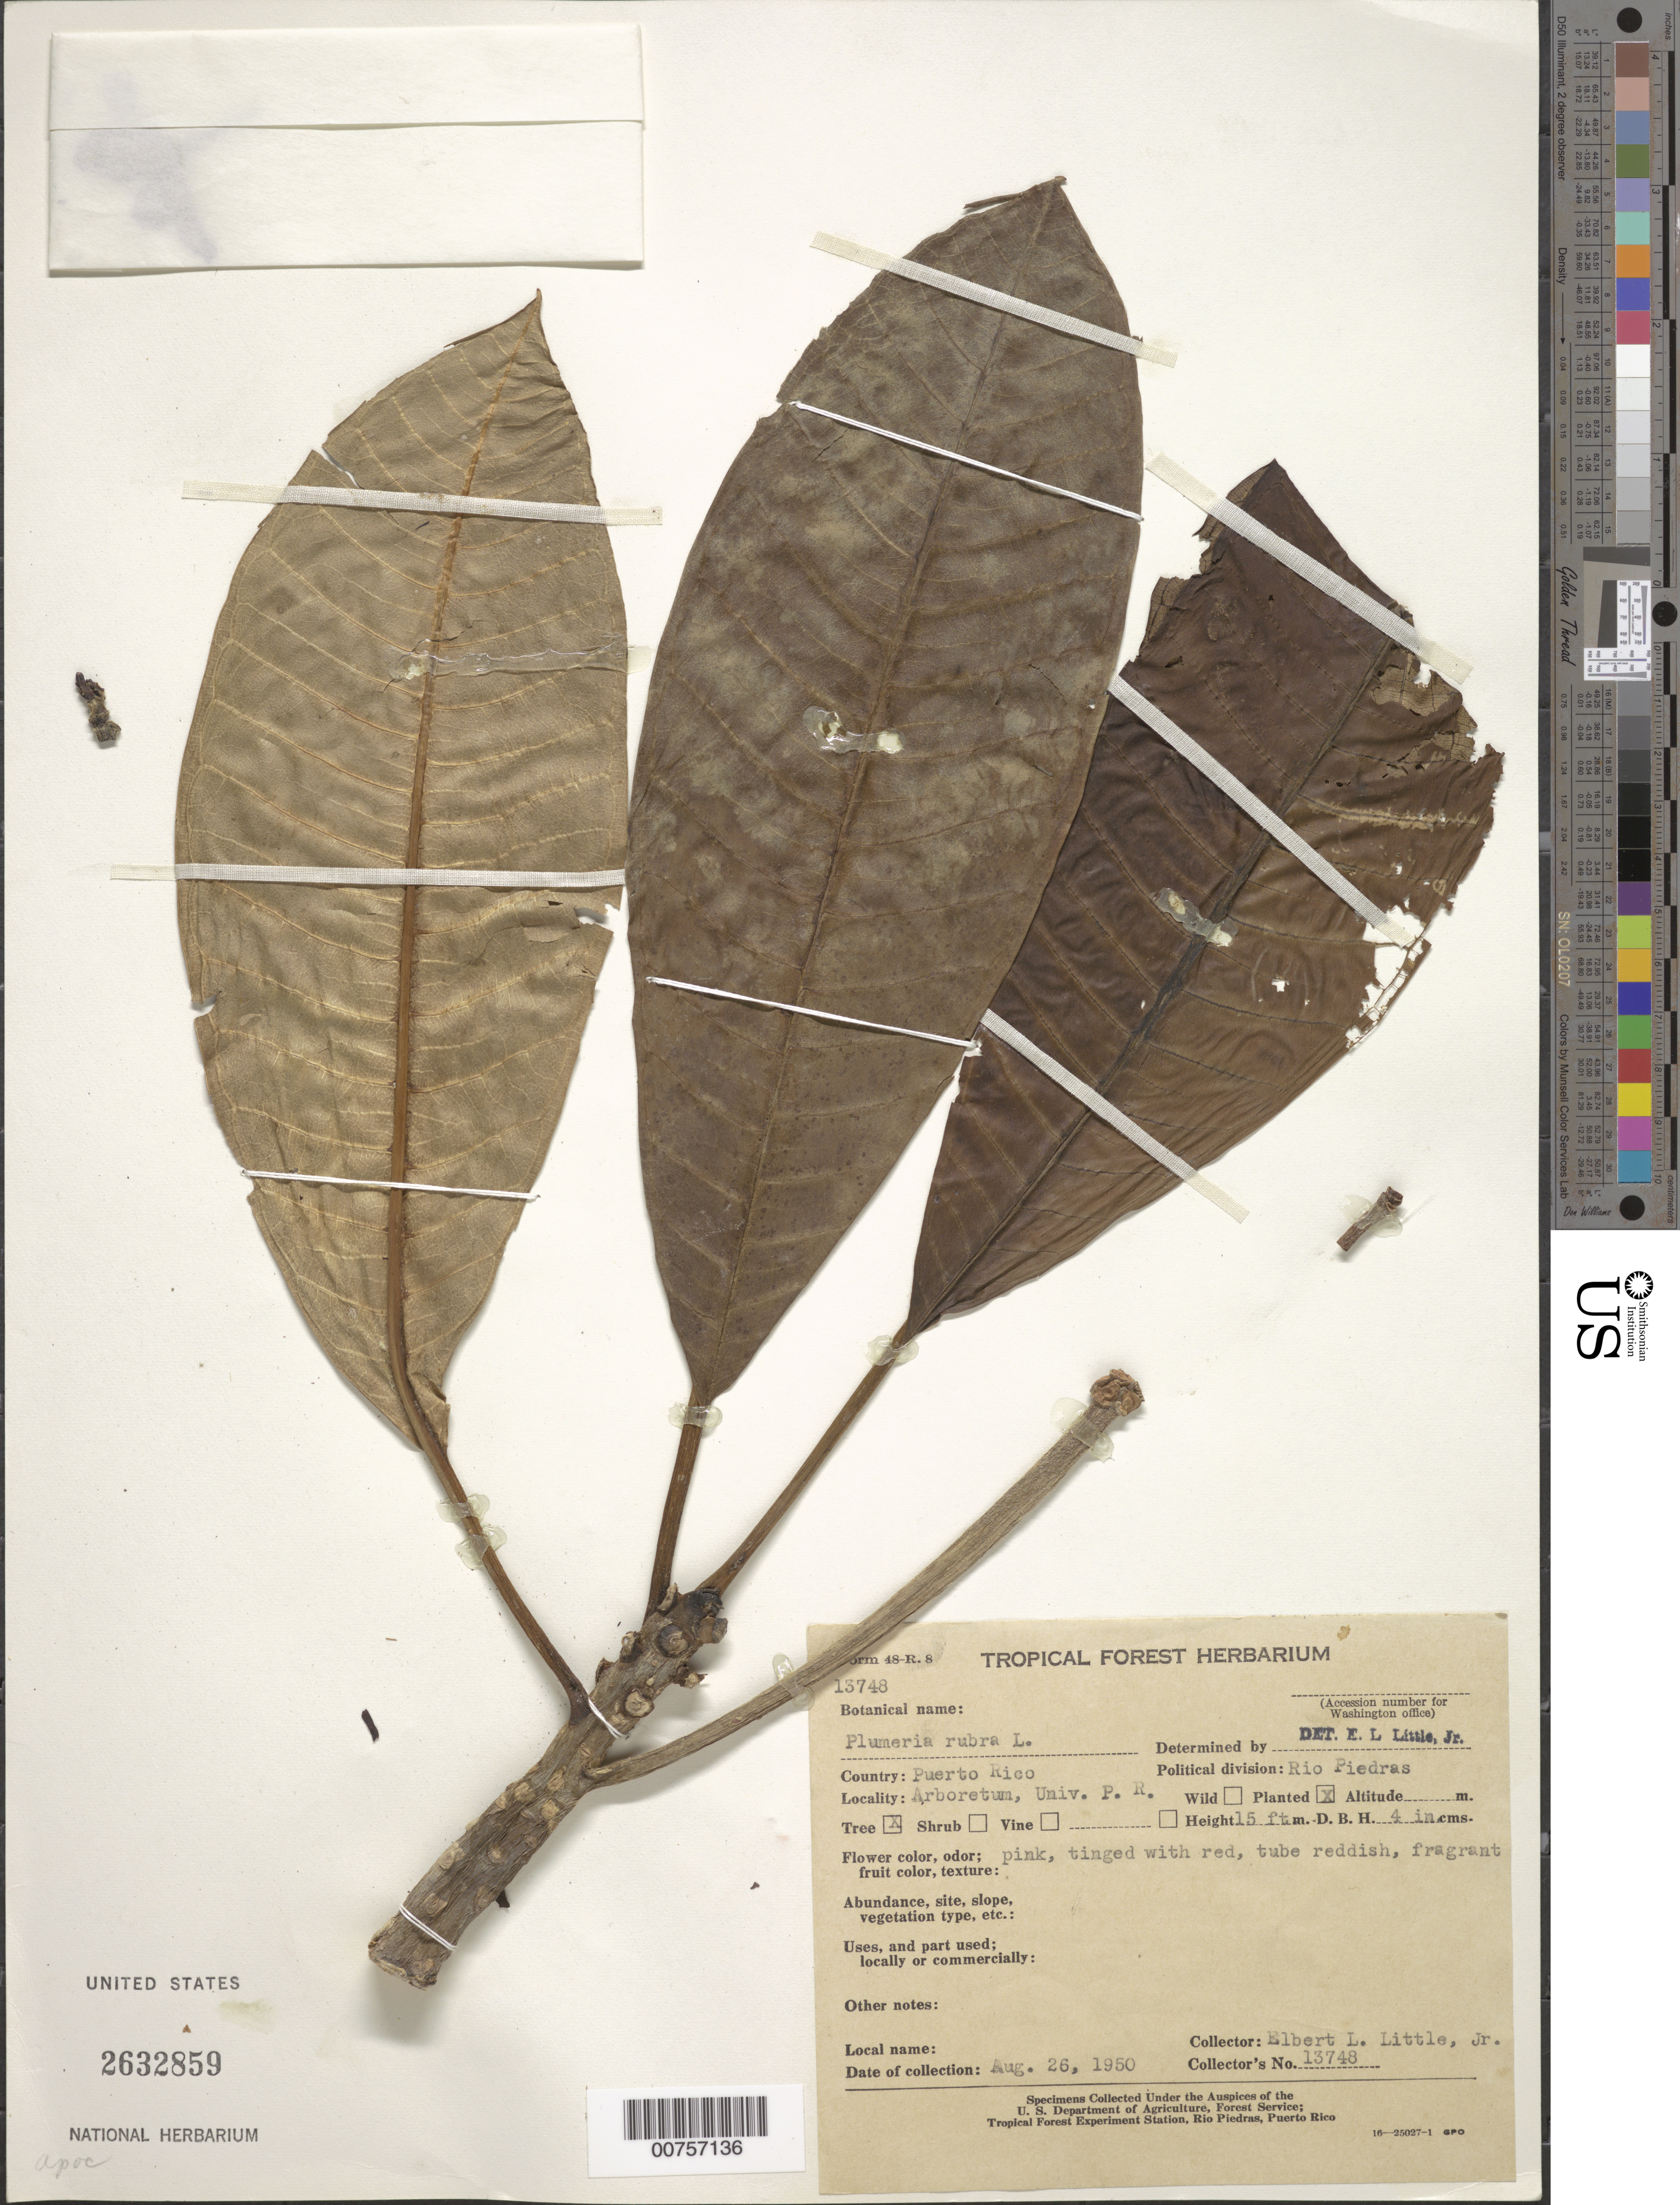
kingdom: Plantae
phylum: Tracheophyta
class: Magnoliopsida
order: Gentianales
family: Apocynaceae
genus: Plumeria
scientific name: Plumeria rubra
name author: L.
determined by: Little, Elbert L., Jr., (FSSR), United States Department of Agriculture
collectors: E. L. Little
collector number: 13748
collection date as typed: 26 Aug 1950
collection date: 1950-08-26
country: Puerto Rico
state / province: San Juan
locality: Arboretum, Univ. P.R.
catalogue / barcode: US 2632859